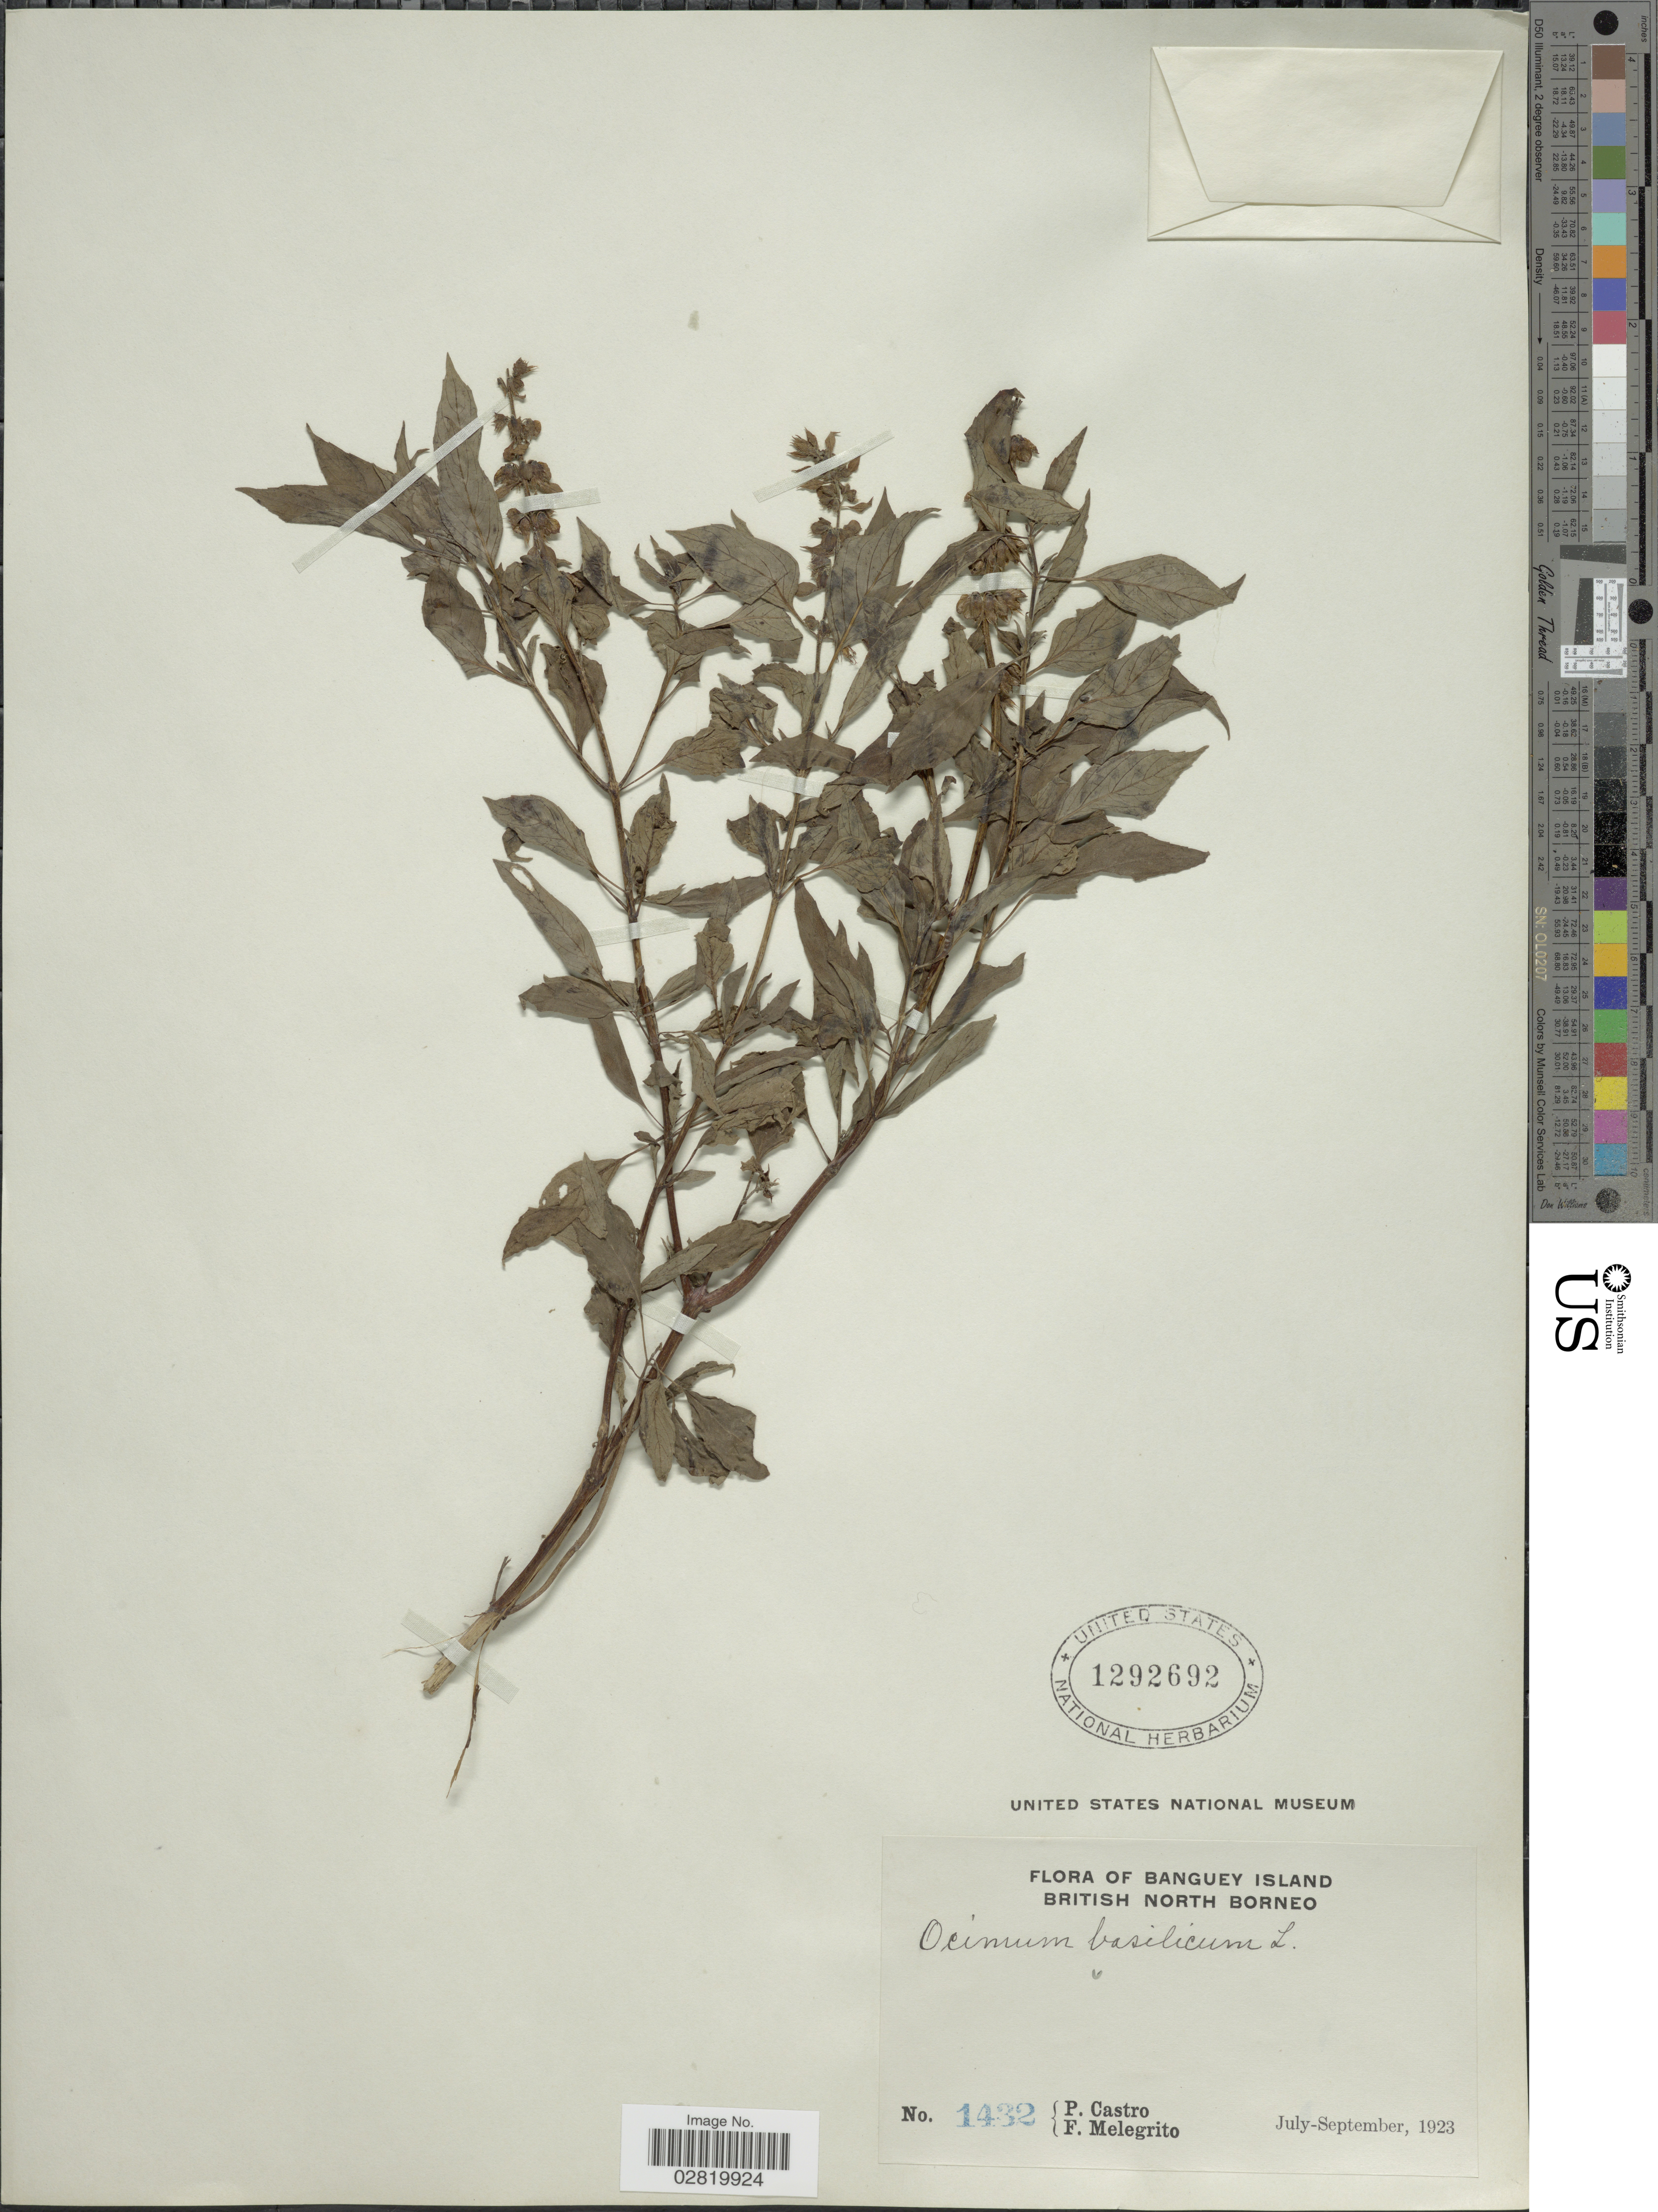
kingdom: Plantae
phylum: Tracheophyta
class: Magnoliopsida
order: Lamiales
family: Lamiaceae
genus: Ocimum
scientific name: Ocimum basilicum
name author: L.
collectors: P. Castro & F. Melegrito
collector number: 1432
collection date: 1923-07/1923-09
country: Malaysia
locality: Banguey Island, British North Borneo.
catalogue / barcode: US 1292692